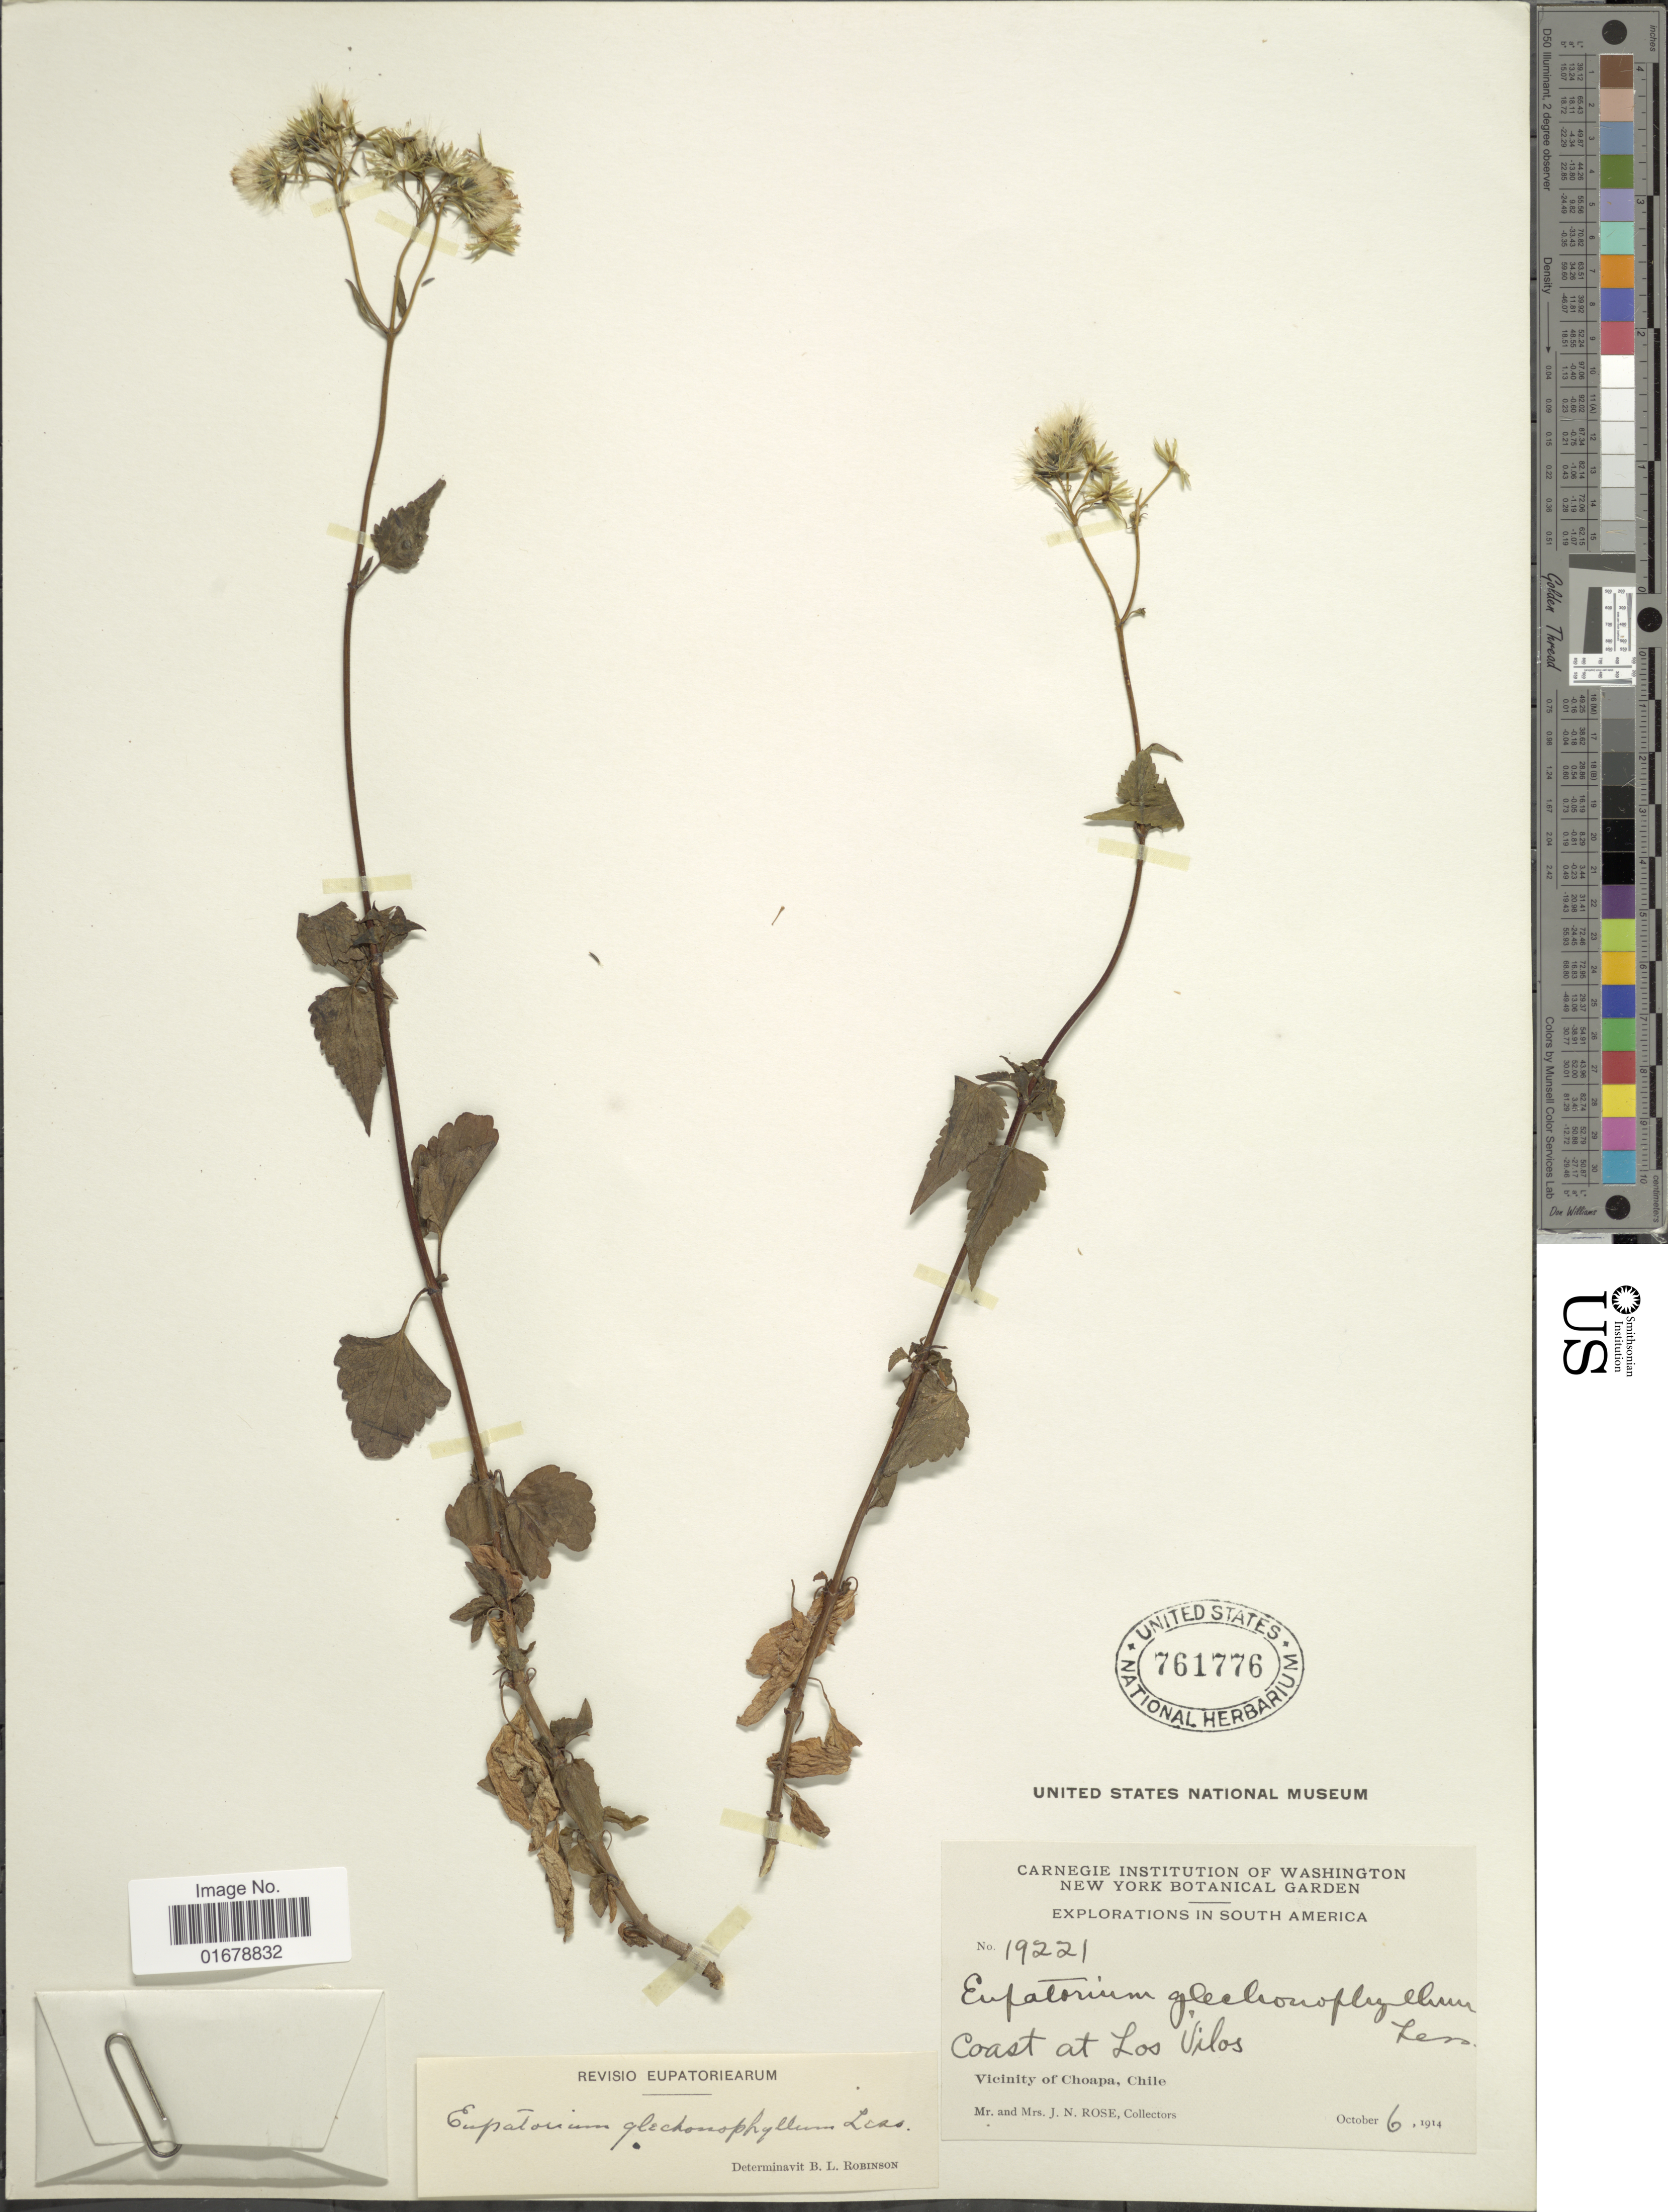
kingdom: Plantae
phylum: Tracheophyta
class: Magnoliopsida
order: Asterales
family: Asteraceae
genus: Ageratina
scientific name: Ageratina glechonophylla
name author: (Less.) R.M. King & H. Rob.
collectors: J. N. Rose & L. B. Rose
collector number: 19221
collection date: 1914-10-06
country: Chile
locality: Coast at Los Vilos. Vicinity of Choapa, Chile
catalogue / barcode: US 761776